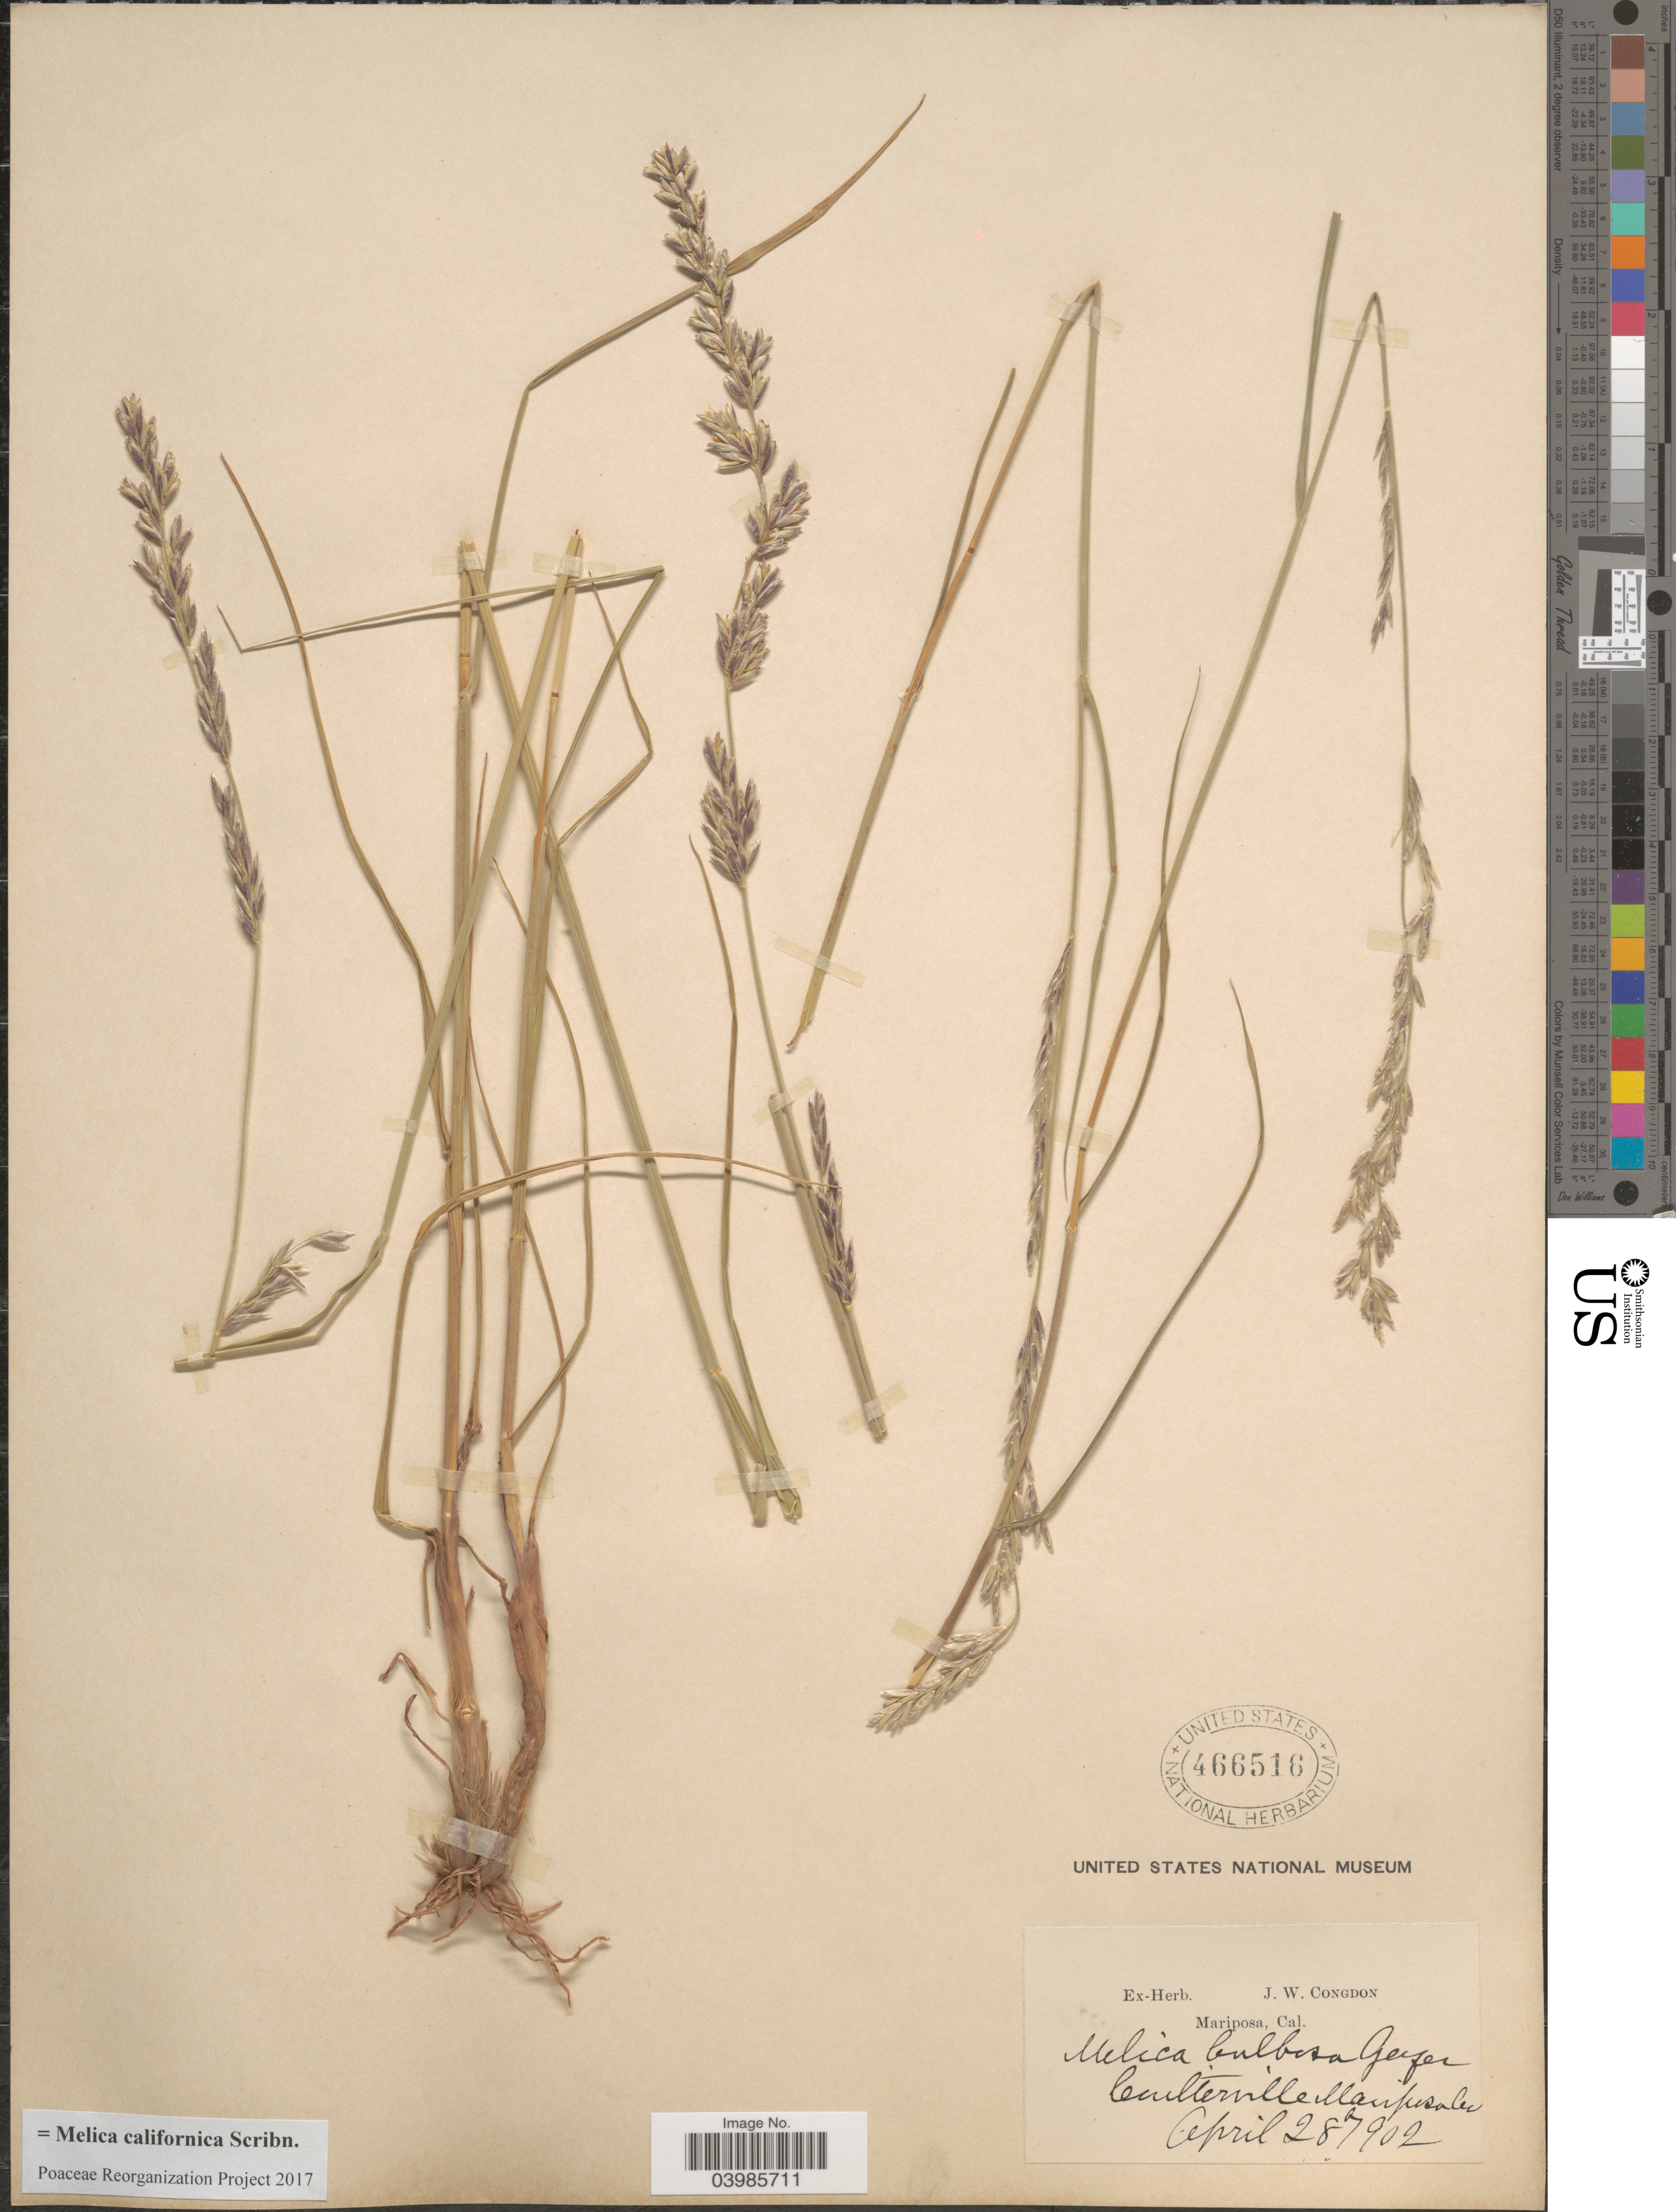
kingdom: Plantae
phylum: Tracheophyta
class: Liliopsida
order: Poales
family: Poaceae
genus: Melica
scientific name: Melica californica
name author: Scribn.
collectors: ex herb. J. W. Congdon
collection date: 1902-04-28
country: United States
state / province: California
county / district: Mariposa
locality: Mariposa. Centerville Mariposa Co.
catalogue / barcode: US 466516